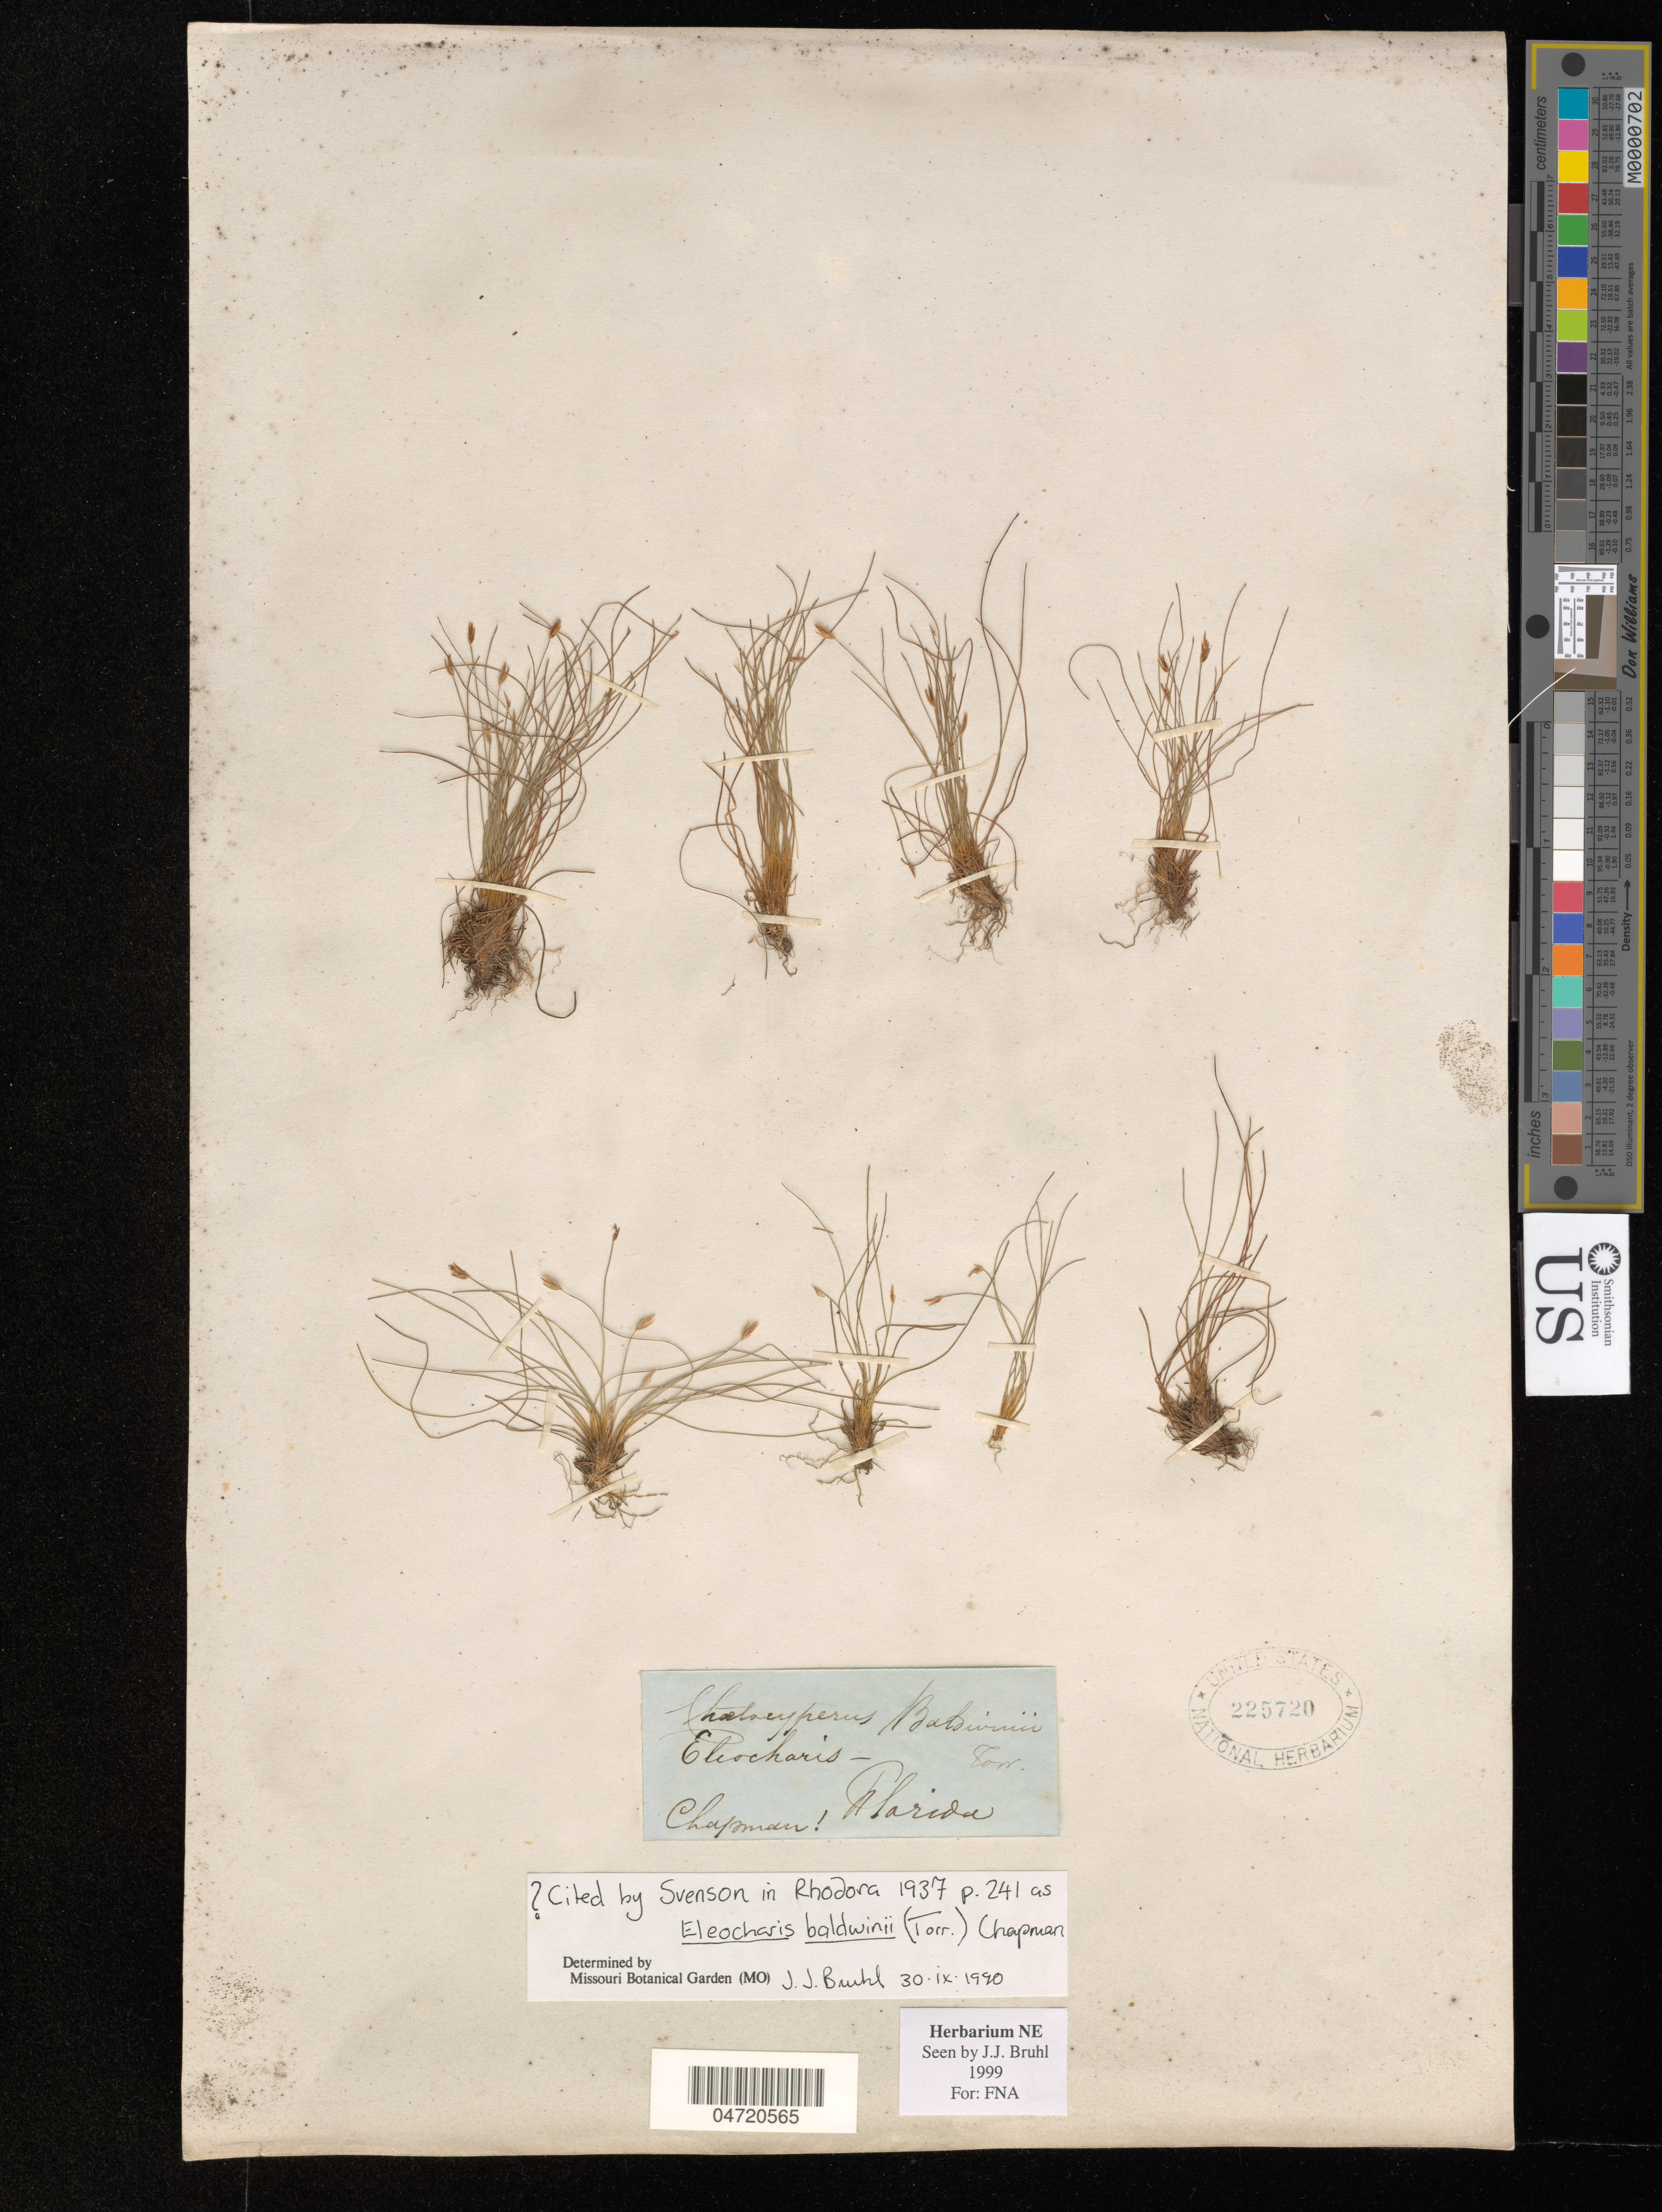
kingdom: Plantae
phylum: Tracheophyta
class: Liliopsida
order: Poales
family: Cyperaceae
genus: Eleocharis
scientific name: Eleocharis baldwinii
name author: (Torr.) Chapm.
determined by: Bruhl, J. J., (NE), University of New England (AUSTRALIA)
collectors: A. W. Chapman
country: United States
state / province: Florida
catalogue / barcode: US 225720